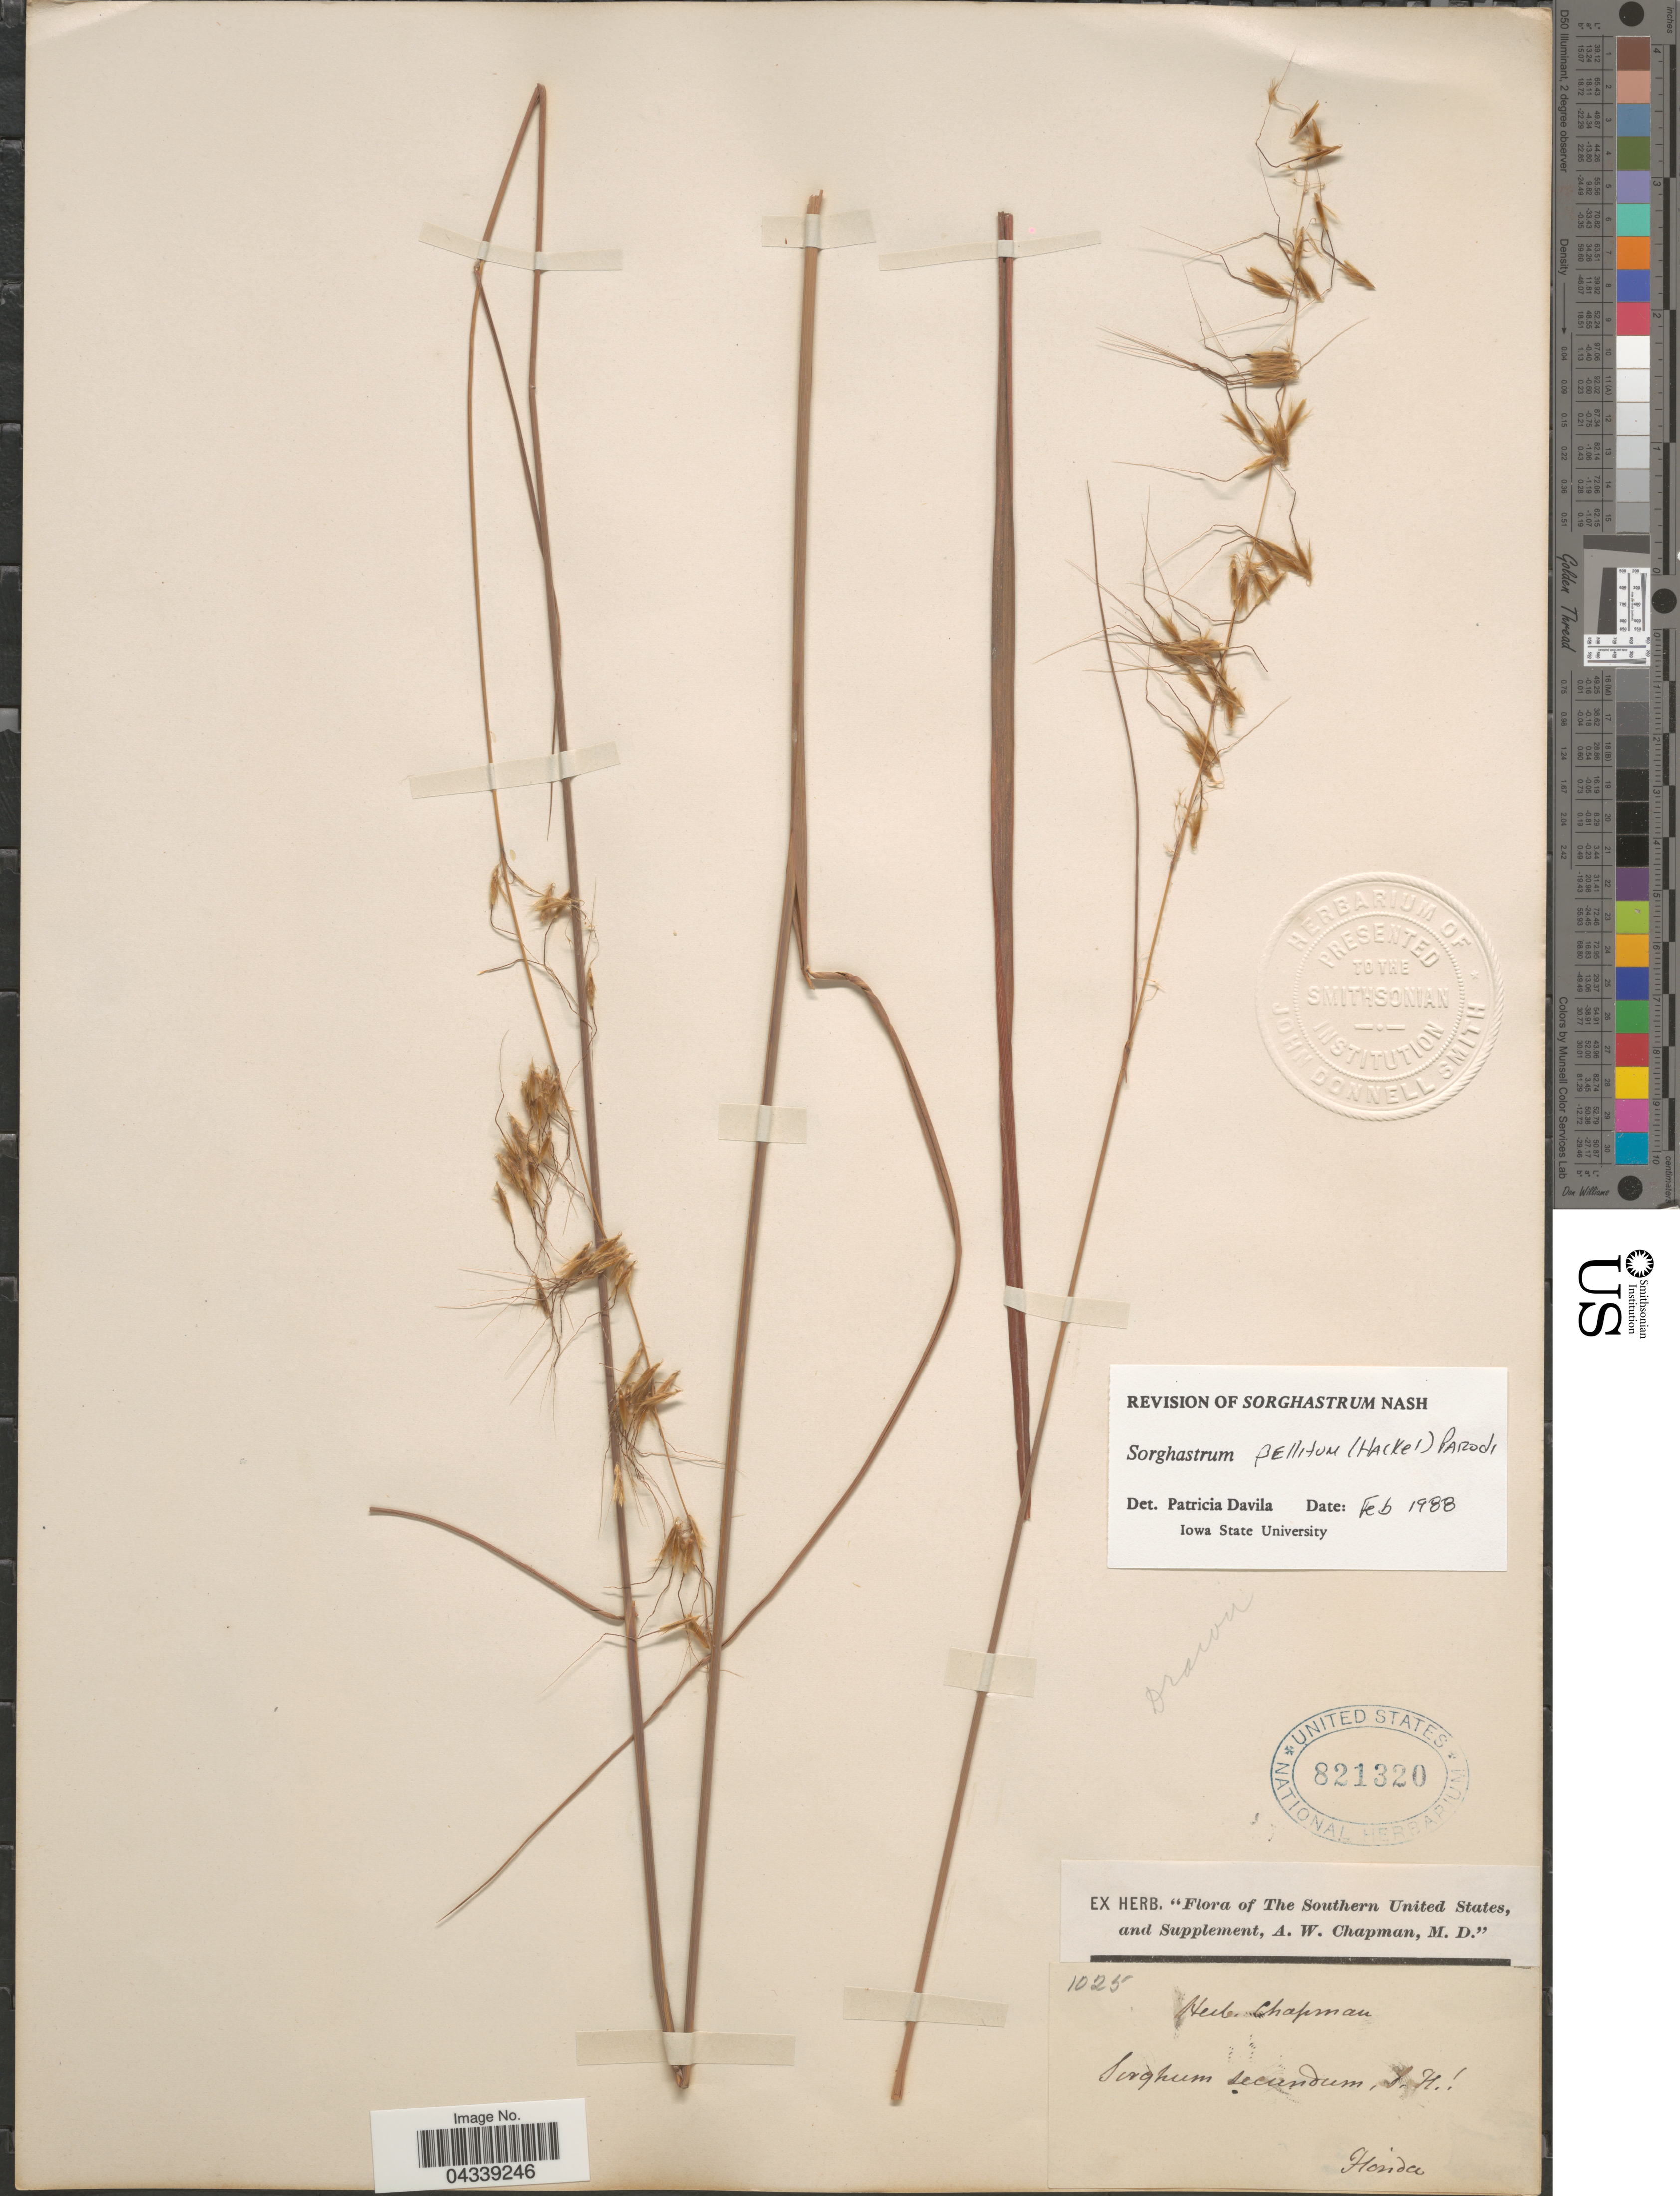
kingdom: Plantae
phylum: Tracheophyta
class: Liliopsida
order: Poales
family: Poaceae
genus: Sorghastrum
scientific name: Sorghastrum pellitum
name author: (Hack.) Parodi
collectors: ex herb. A.W. Chapman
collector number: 1025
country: United States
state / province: Florida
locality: The Southern United States.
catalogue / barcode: US 821320